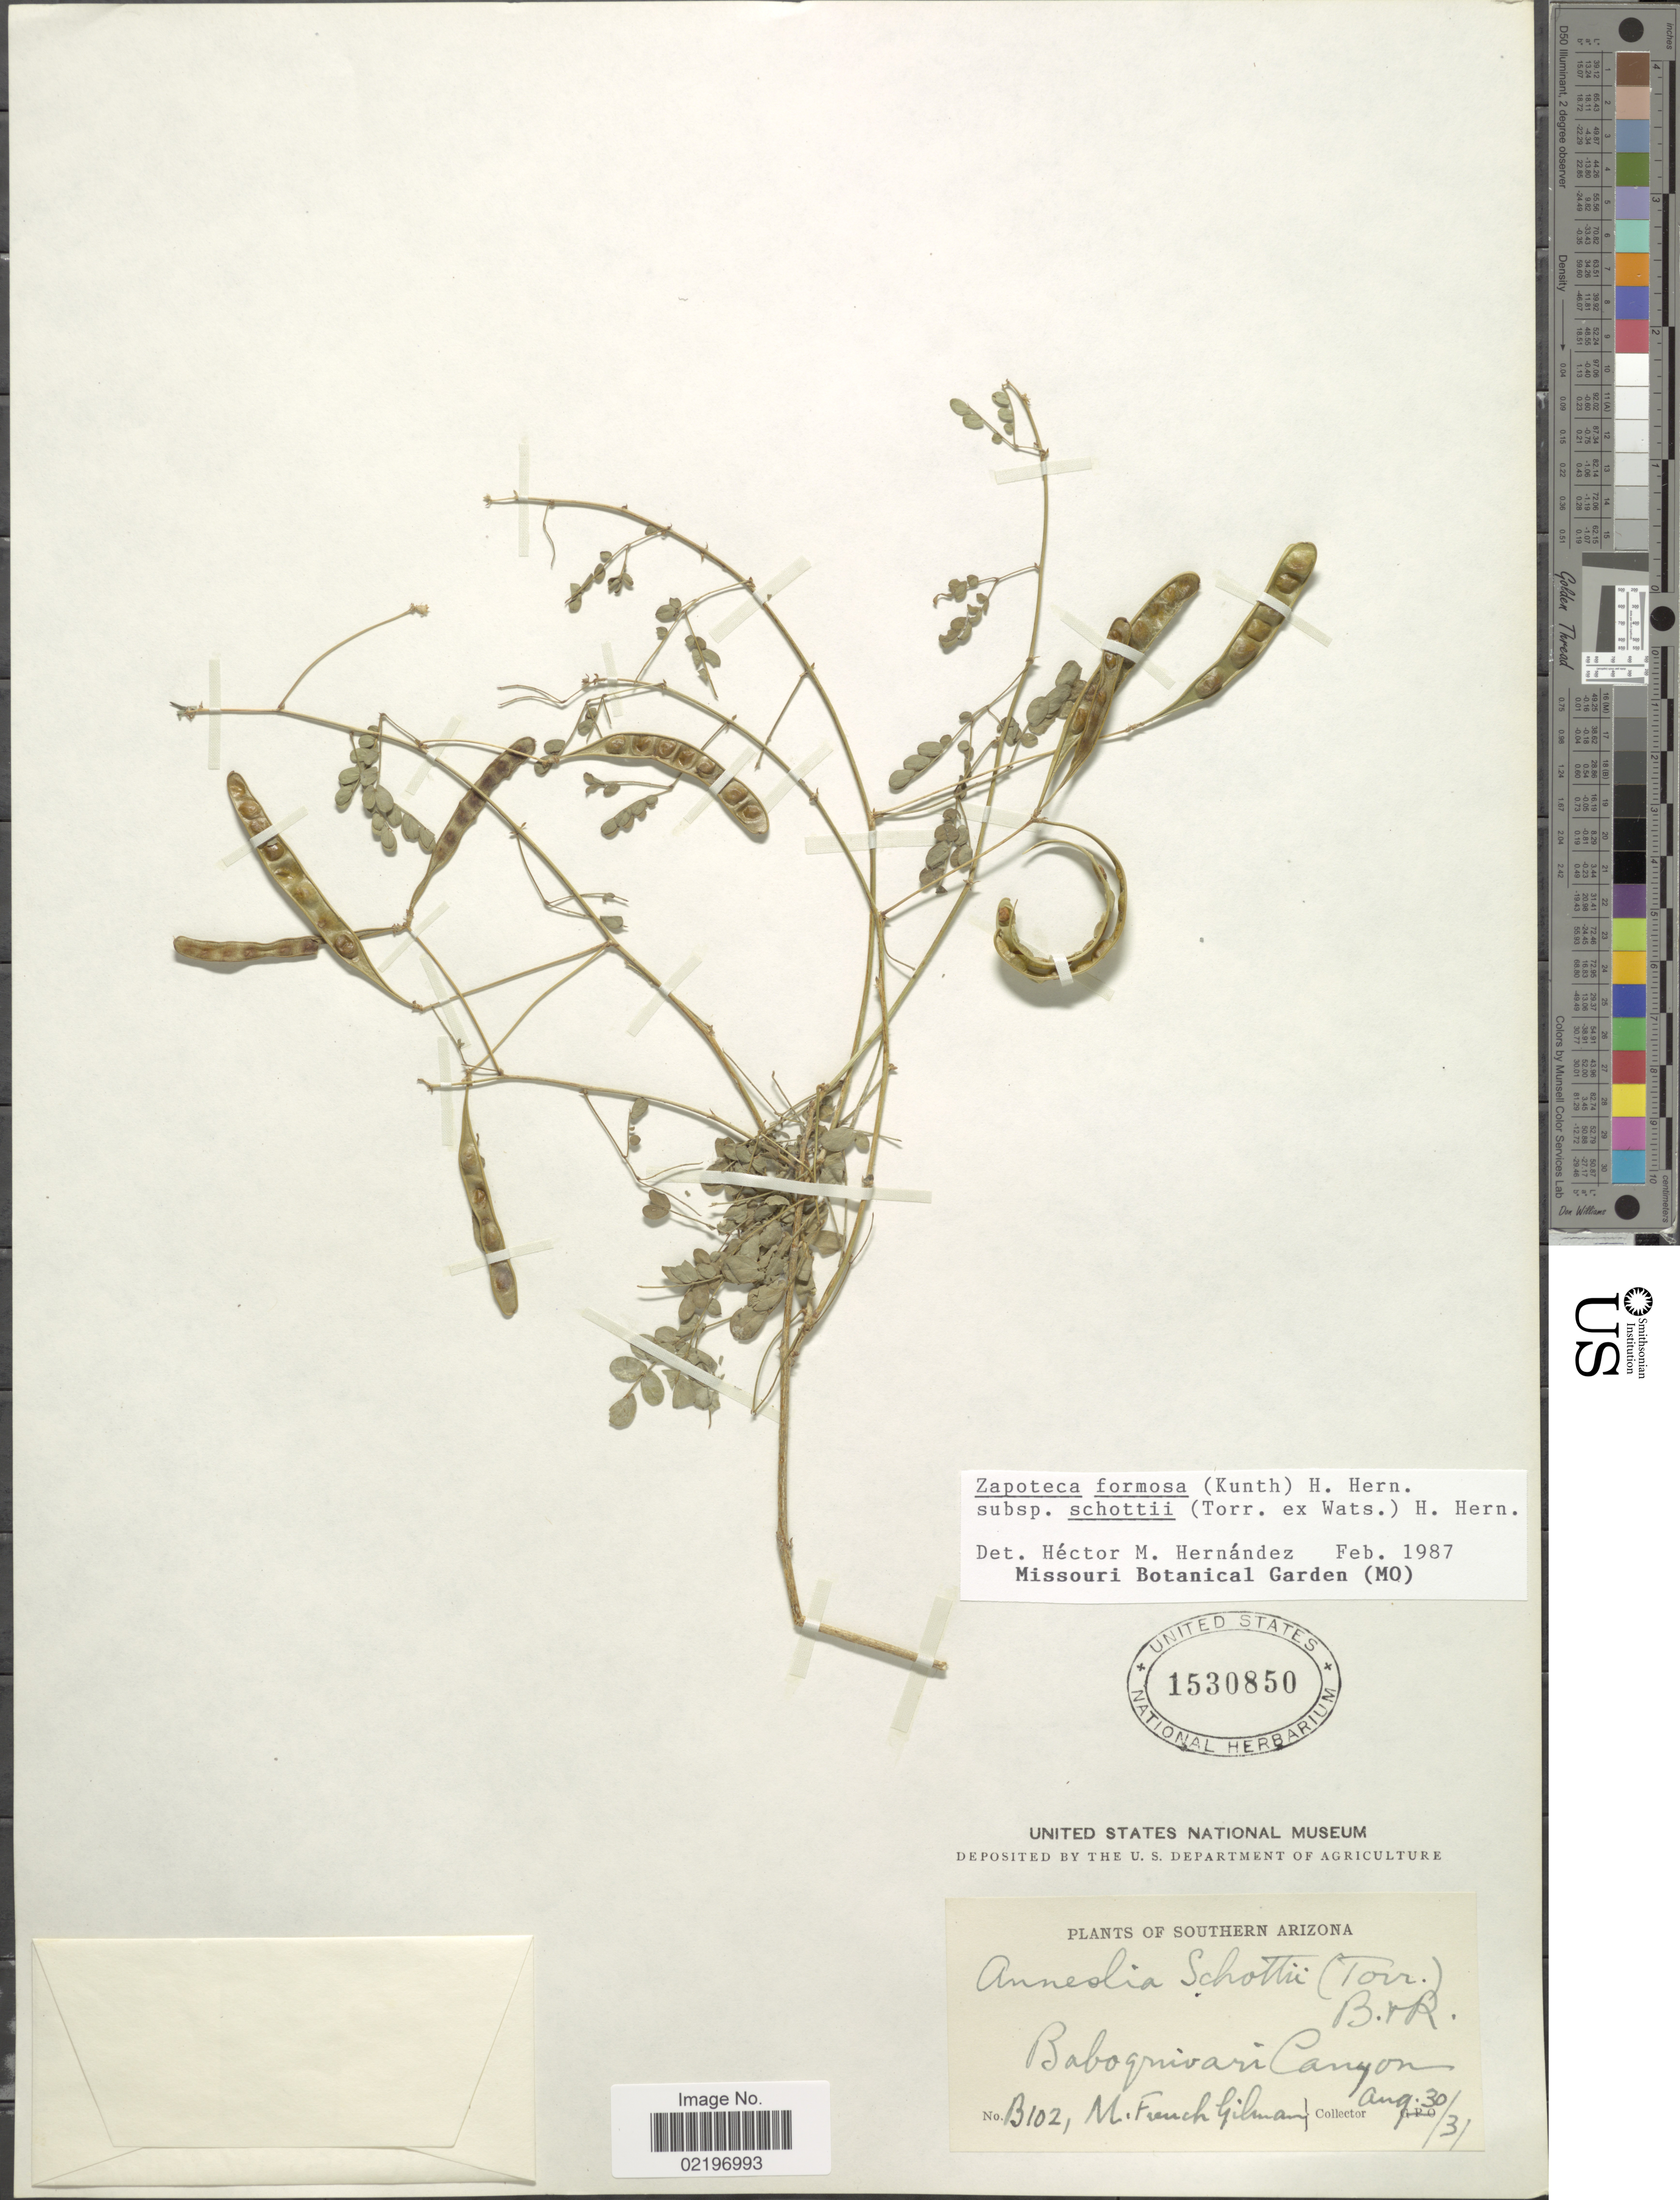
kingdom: Plantae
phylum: Tracheophyta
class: Magnoliopsida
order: Fabales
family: Fabaceae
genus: Zapoteca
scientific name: Zapoteca formosa subsp. schottii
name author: (Torr. ex S. Watson) H.M. Hern.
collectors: M. F. Gilman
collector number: B102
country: United States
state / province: Arizona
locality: Southern Arizona. Baboquivari Canyon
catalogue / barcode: US 1530850